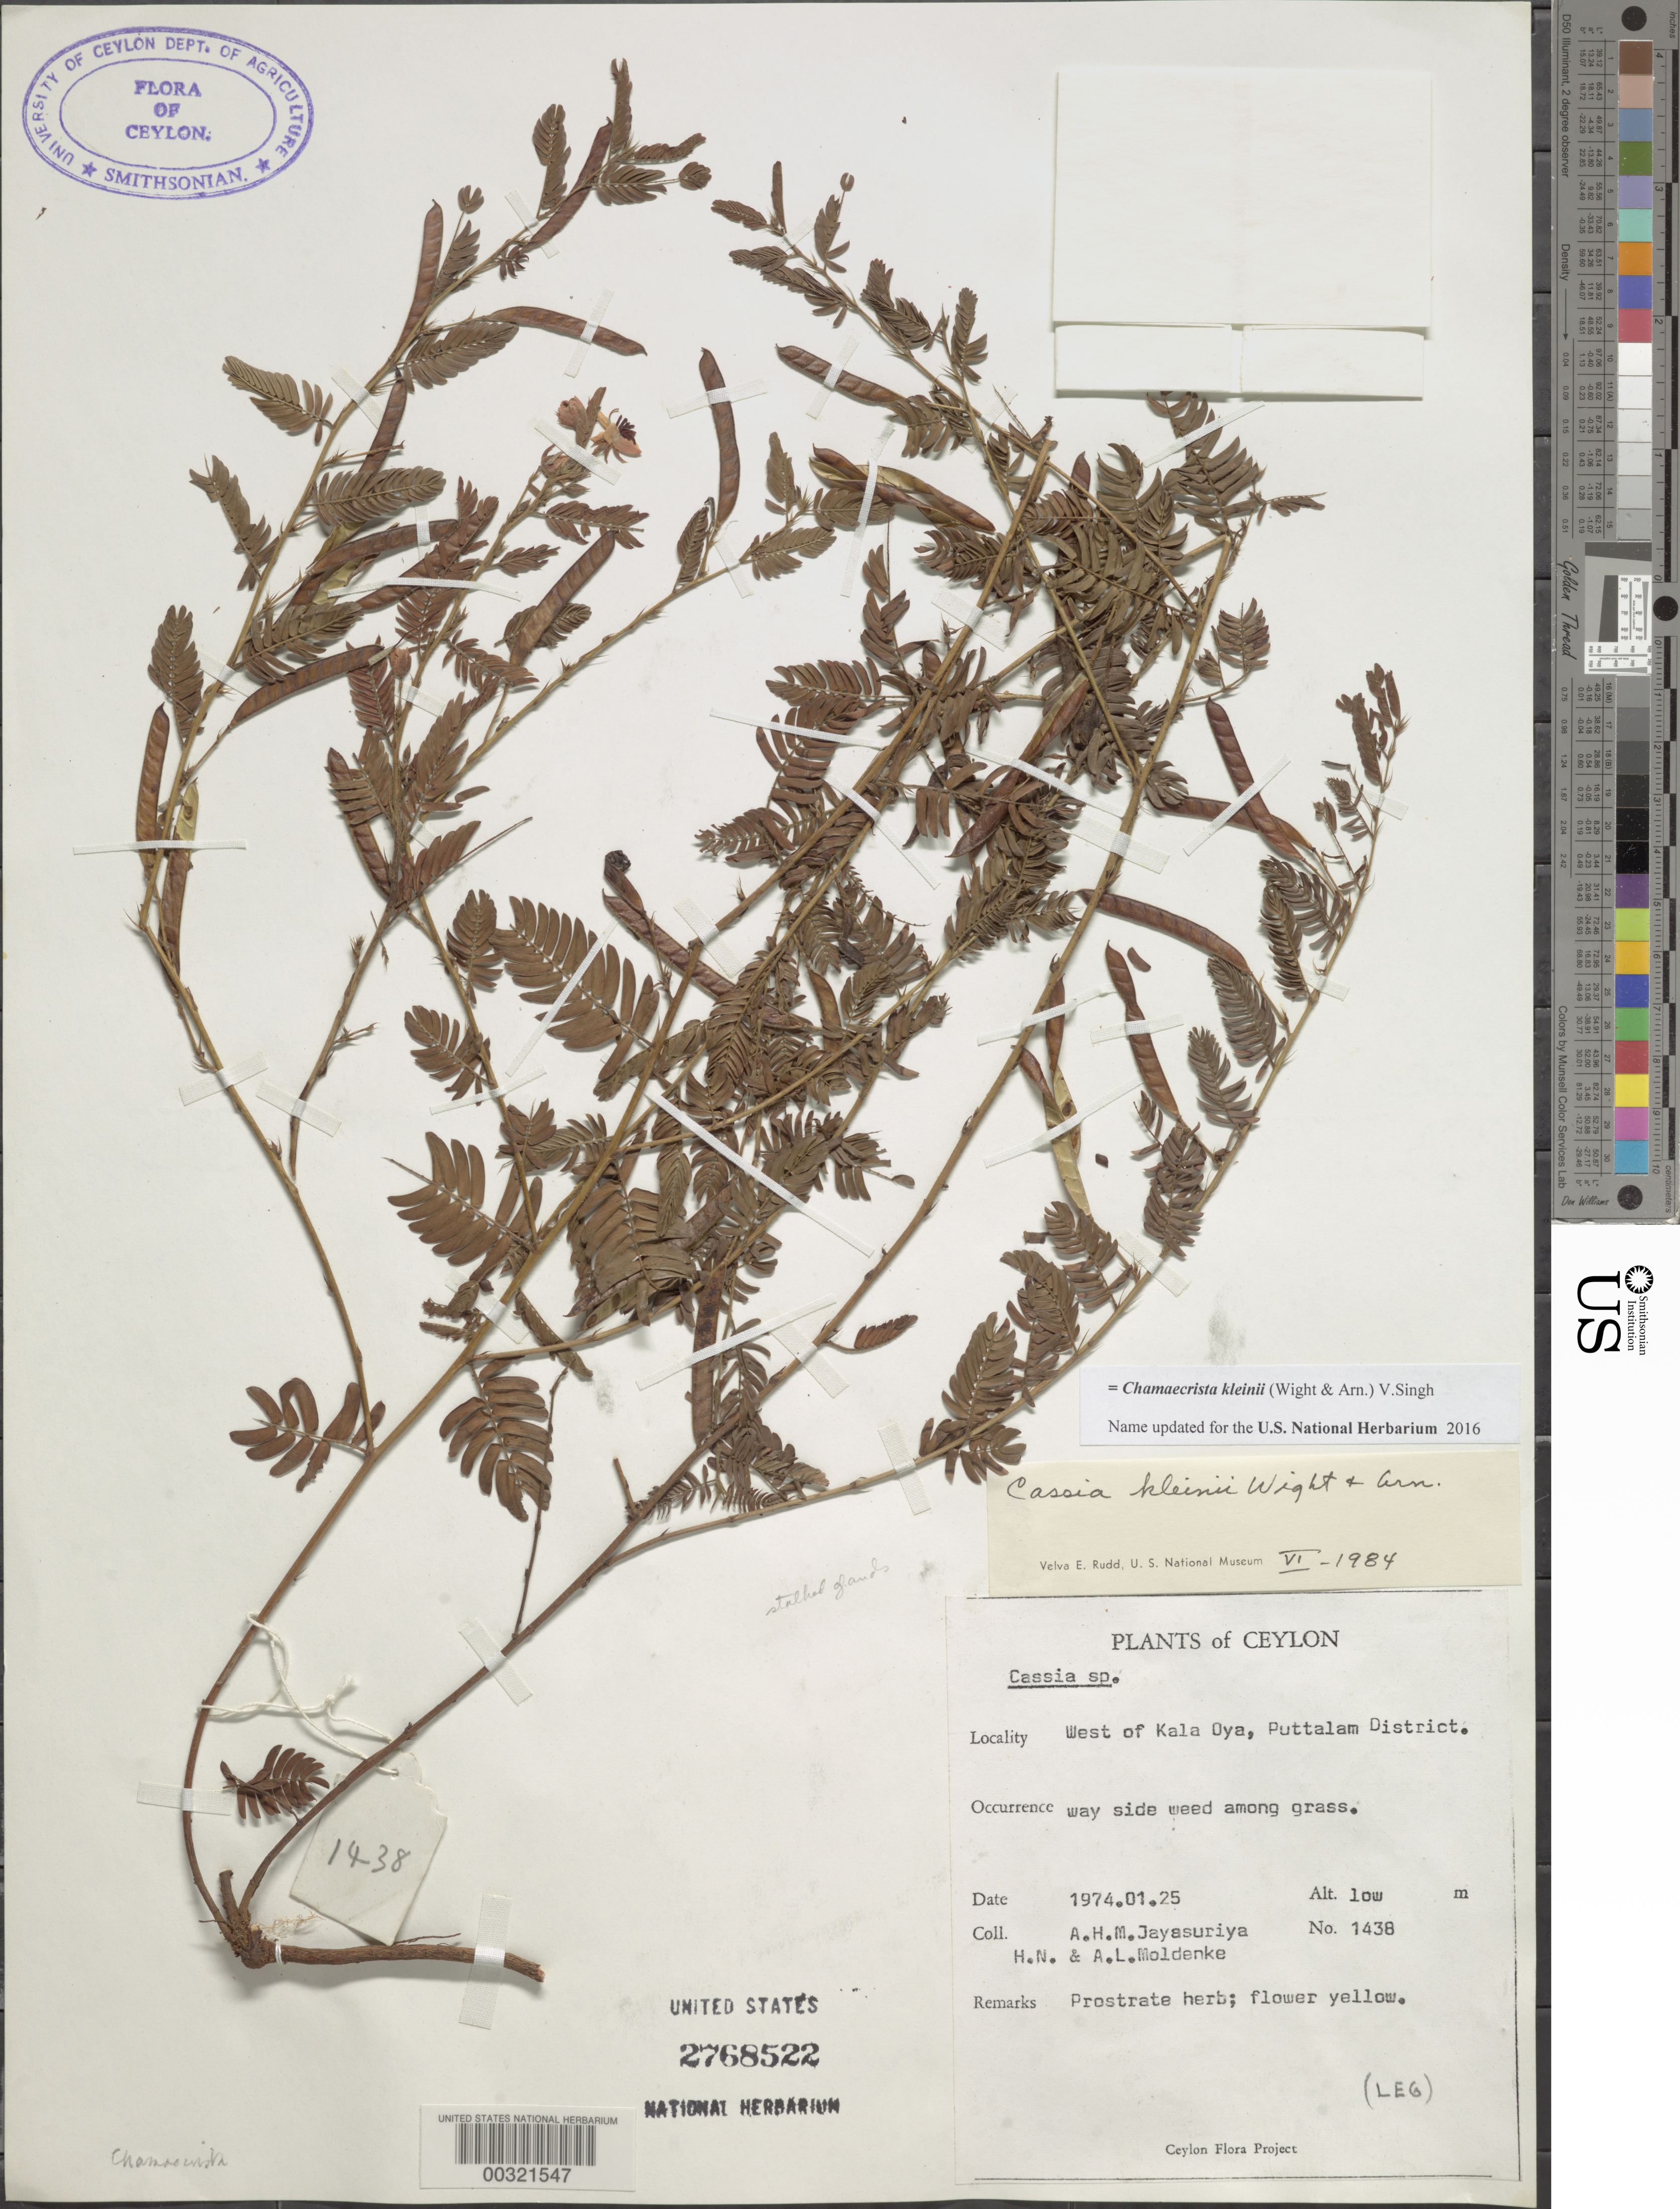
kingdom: Plantae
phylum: Tracheophyta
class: Magnoliopsida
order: Fabales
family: Fabaceae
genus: Chamaecrista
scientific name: Chamaecrista nictitans var. glabrata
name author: (Vogel) H.S. Irwin & Barneby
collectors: A. H. Jayasuriya, H. N. Moldenke & A. L. Moldenke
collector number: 1438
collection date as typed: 25 Jan 1974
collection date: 1974-01-25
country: Sri Lanka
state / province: North Western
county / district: Puttalam Dist.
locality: W of kala oya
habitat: Way side weed among grass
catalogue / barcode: US 2768522